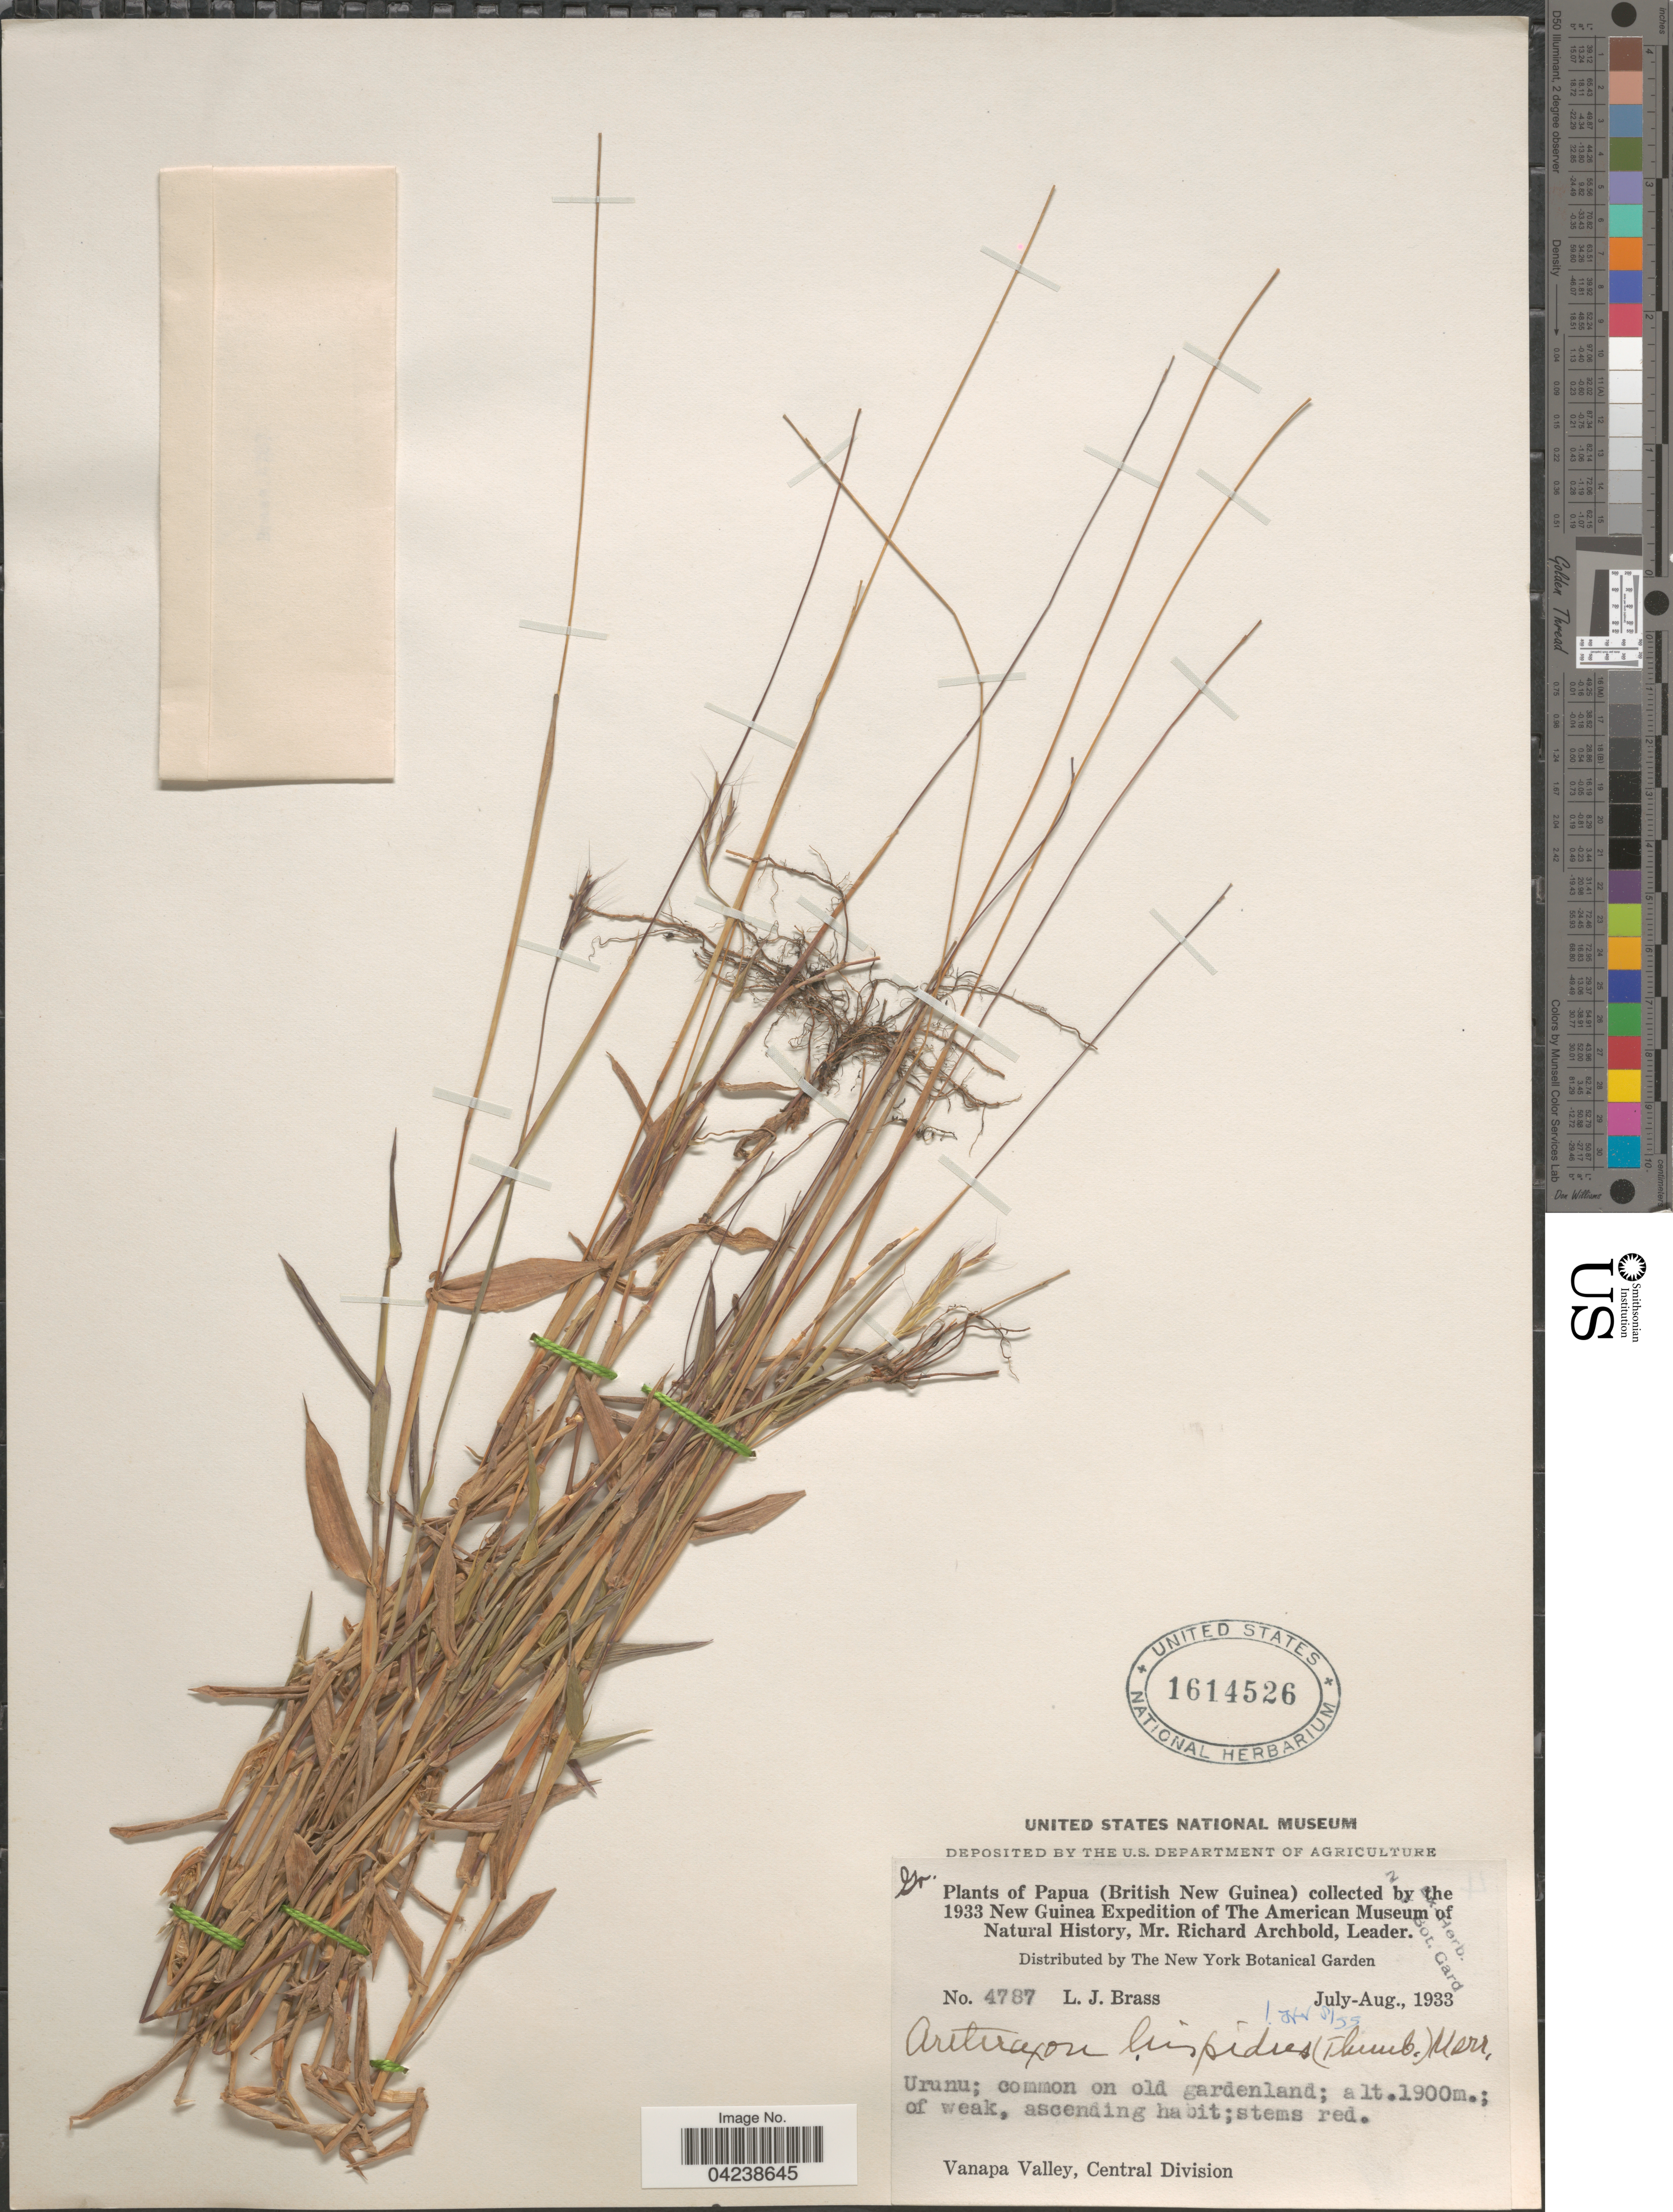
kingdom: Plantae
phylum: Tracheophyta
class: Liliopsida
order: Poales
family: Poaceae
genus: Arthraxon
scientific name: Arthraxon hispidus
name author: (Thunb.) Makino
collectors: L. J. Brass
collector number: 4787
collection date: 1933-07/1933-08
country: Papua New Guinea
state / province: Central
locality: Papua (British New Guinea). The 1933 New Guinea Expedition of the American Museum of Natural History. Urunu; on old gardenland. Vanapa Valley, Central Division.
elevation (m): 1900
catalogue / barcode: US 1614526